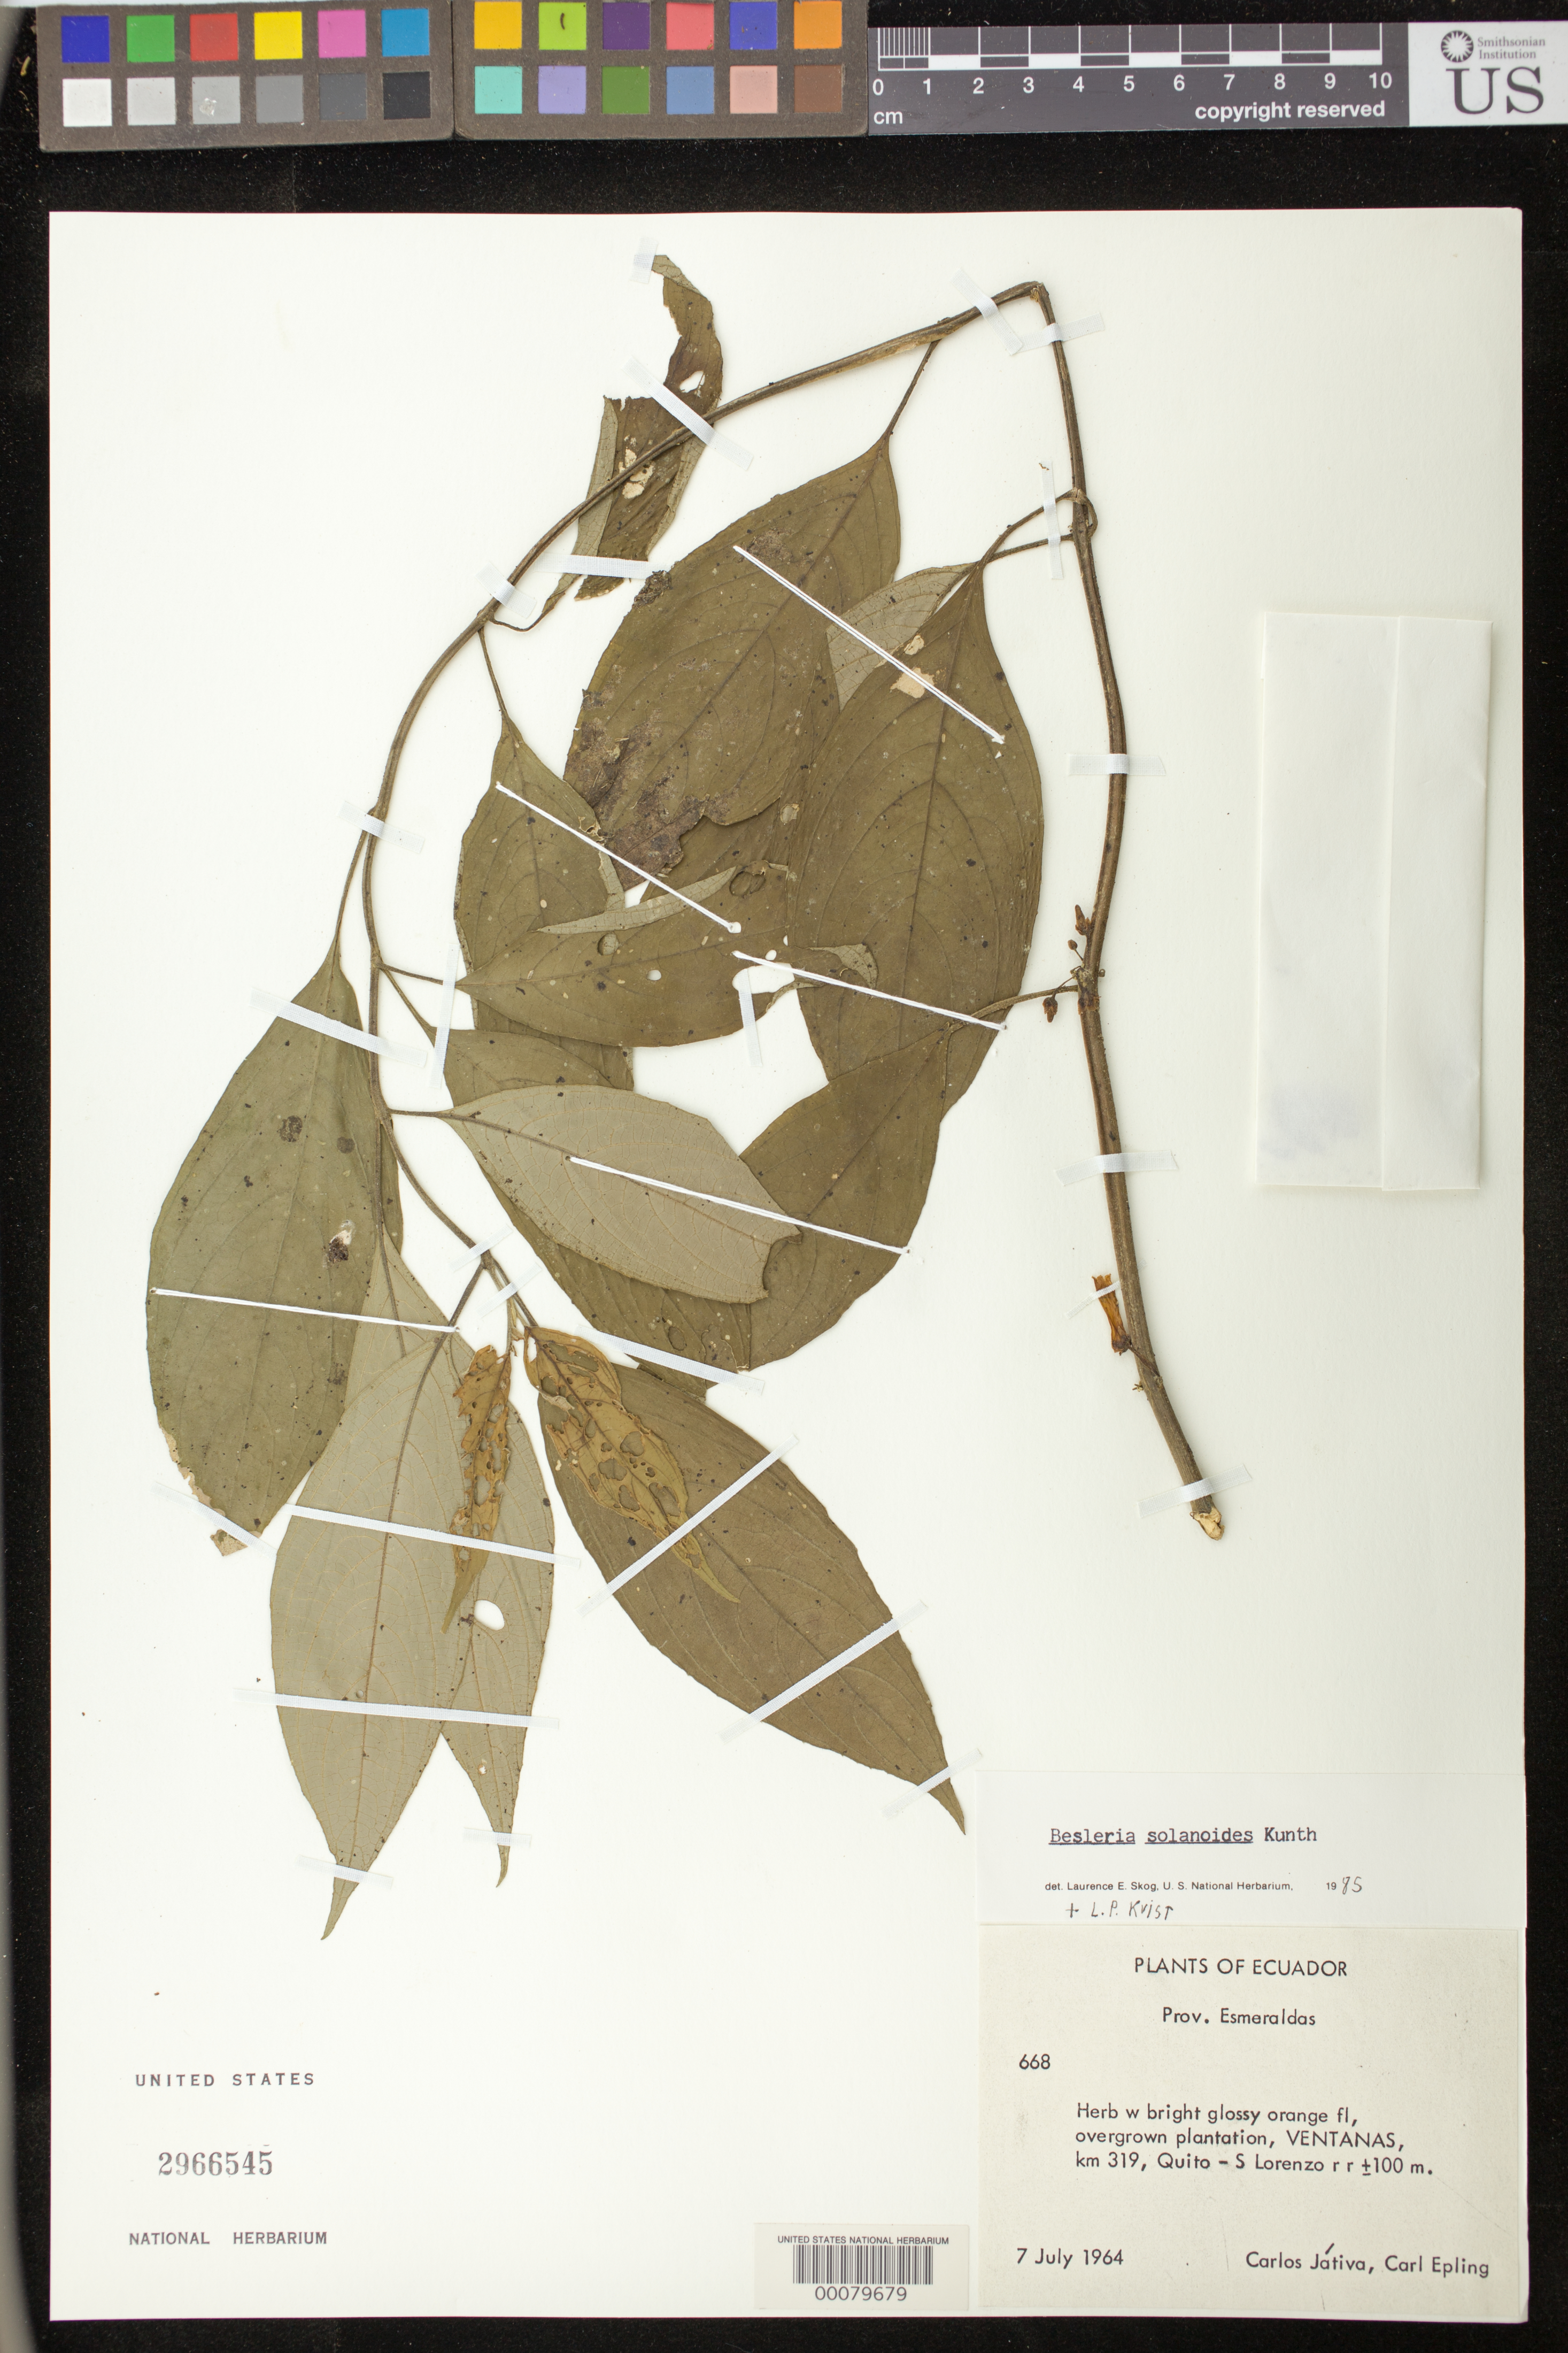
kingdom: Plantae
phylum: Tracheophyta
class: Magnoliopsida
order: Lamiales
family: Gesneriaceae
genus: Besleria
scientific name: Besleria solanoides var. solanoides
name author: Kunth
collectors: C. D. Játiva & C. C. Epling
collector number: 668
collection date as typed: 07 Jul 1964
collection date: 1964-07-07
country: Ecuador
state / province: Esmeraldas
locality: Ventanas, km 319, Quito - S Lorenzo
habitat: Overgrown plantation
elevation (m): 100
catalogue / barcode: US 2966545